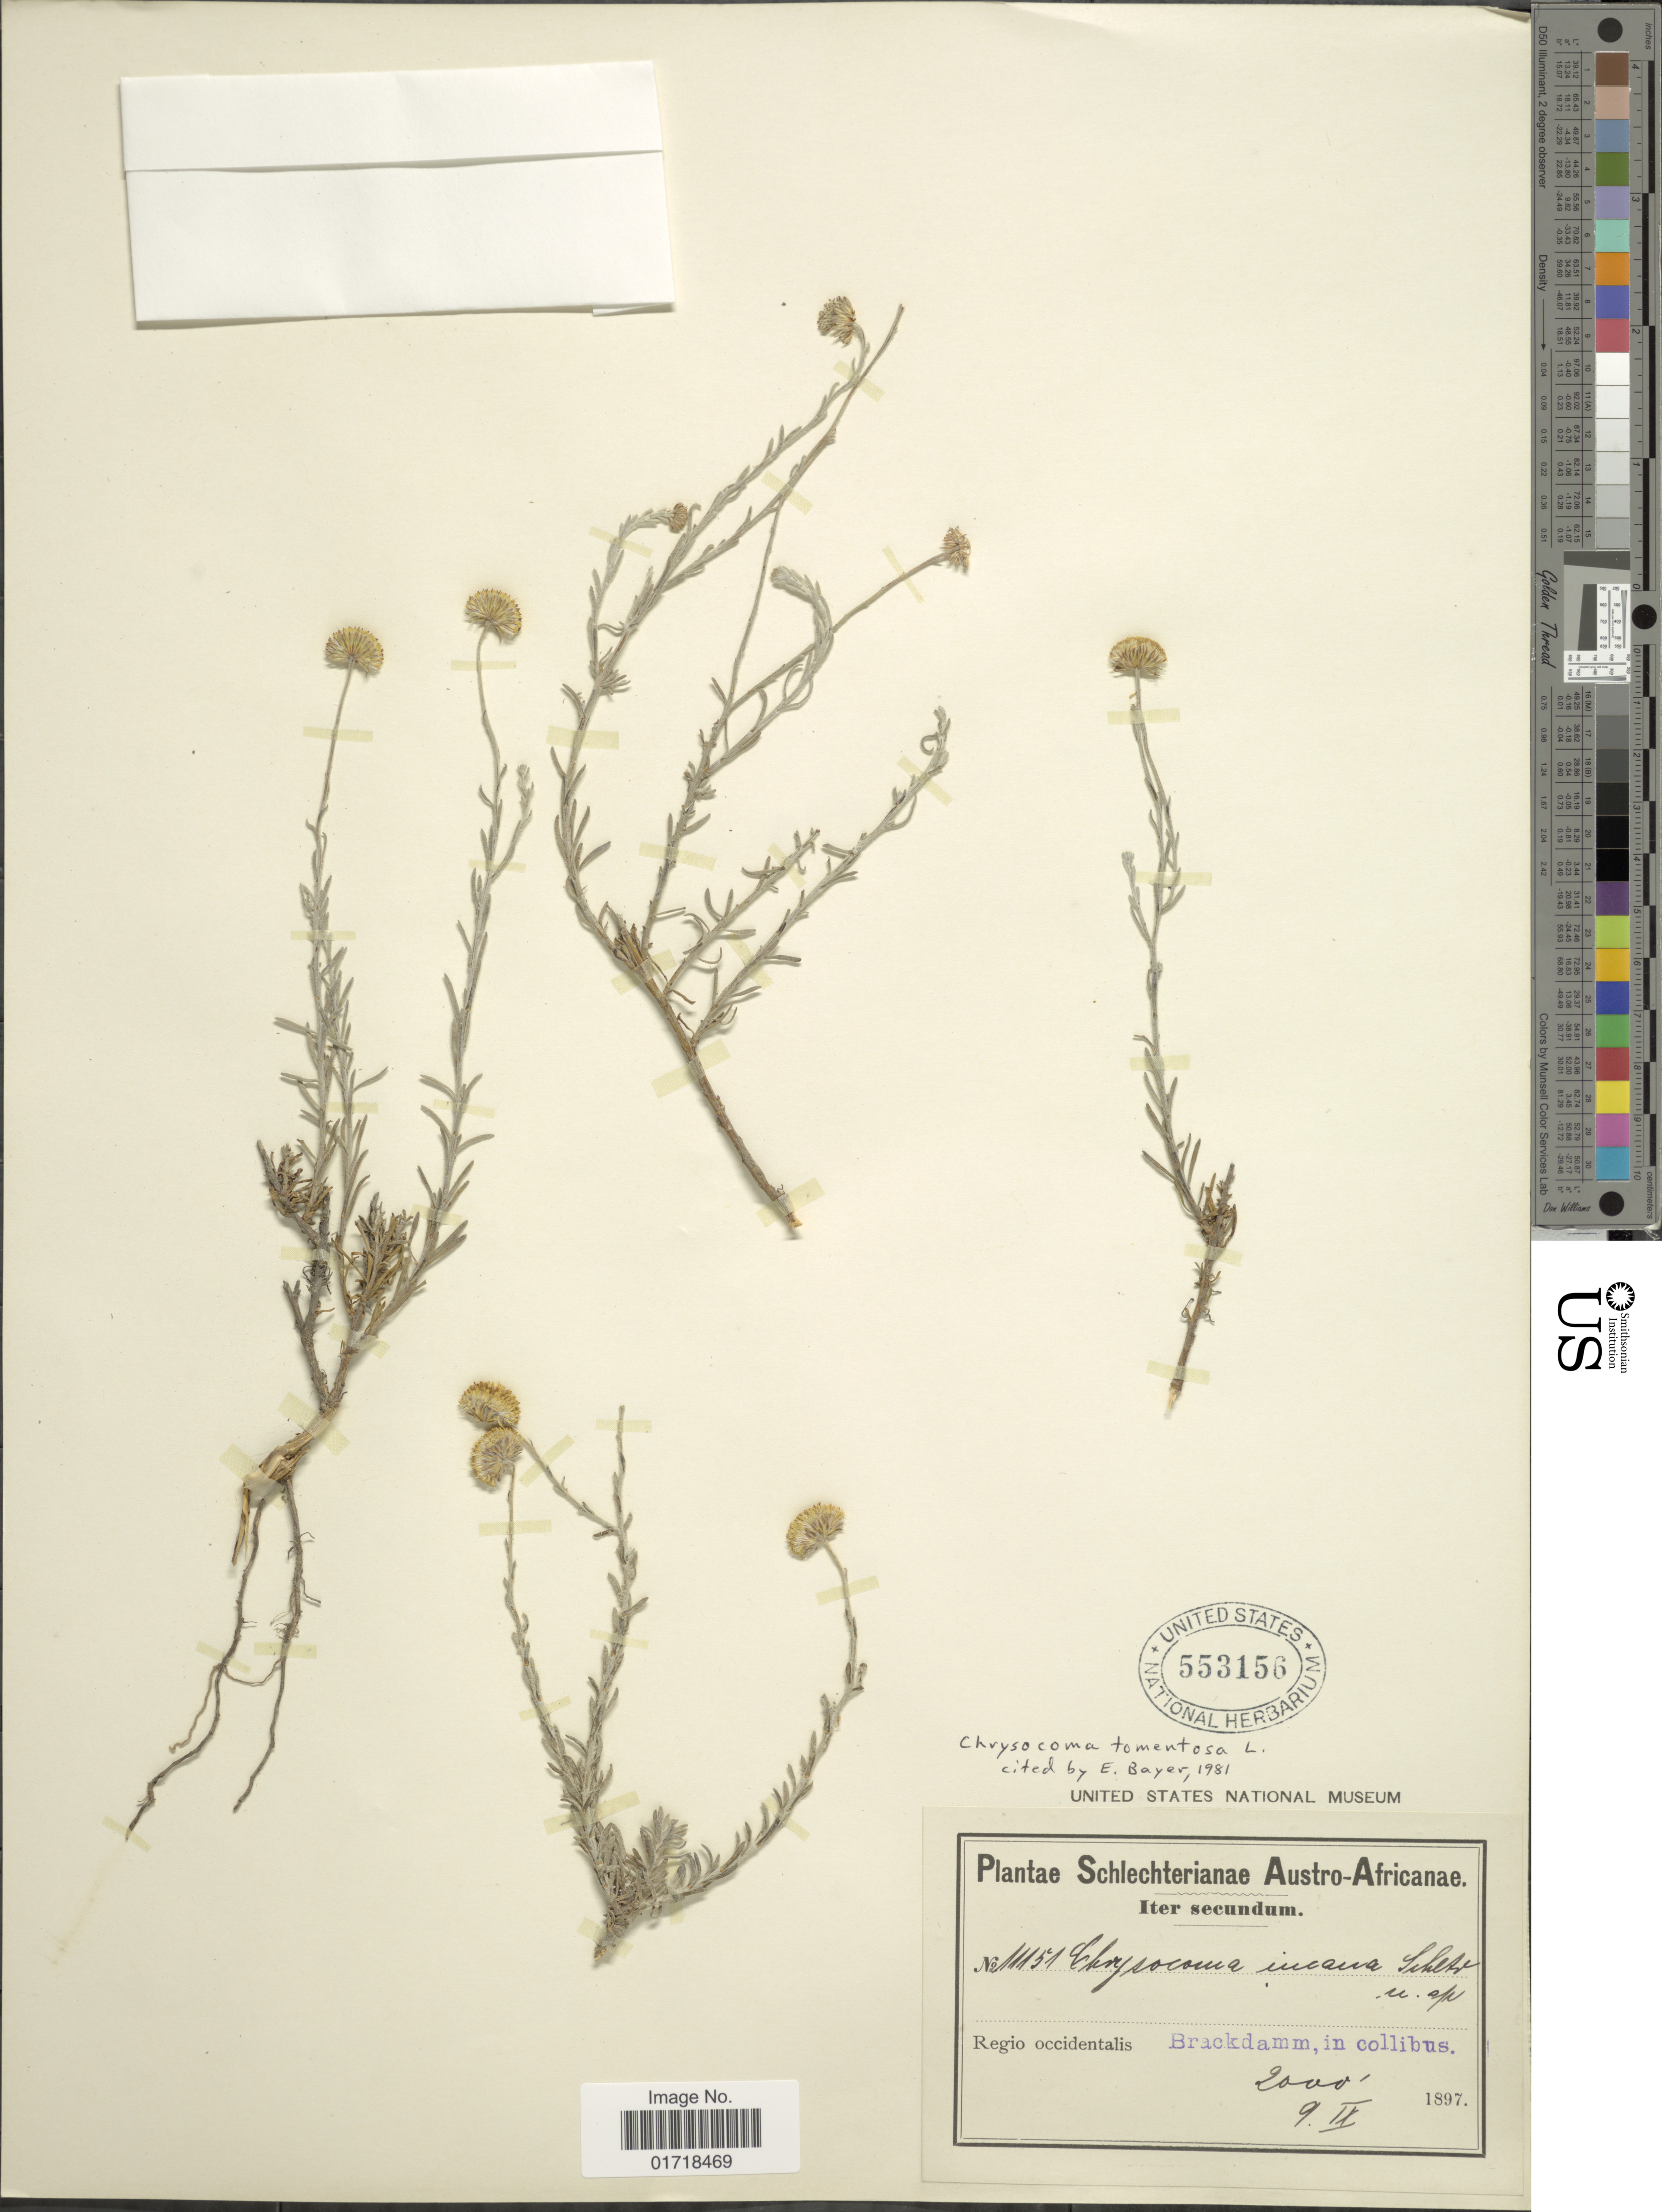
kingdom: Plantae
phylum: Tracheophyta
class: Magnoliopsida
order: Asterales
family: Asteraceae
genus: Chrysocoma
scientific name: Chrysocoma tomentosa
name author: L.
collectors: Schlechter, --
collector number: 11151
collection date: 1897-09-09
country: South Africa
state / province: Northern Cape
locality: Regio Occidentalis, Brackdamn, in collibus.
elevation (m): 610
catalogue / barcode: US 553156